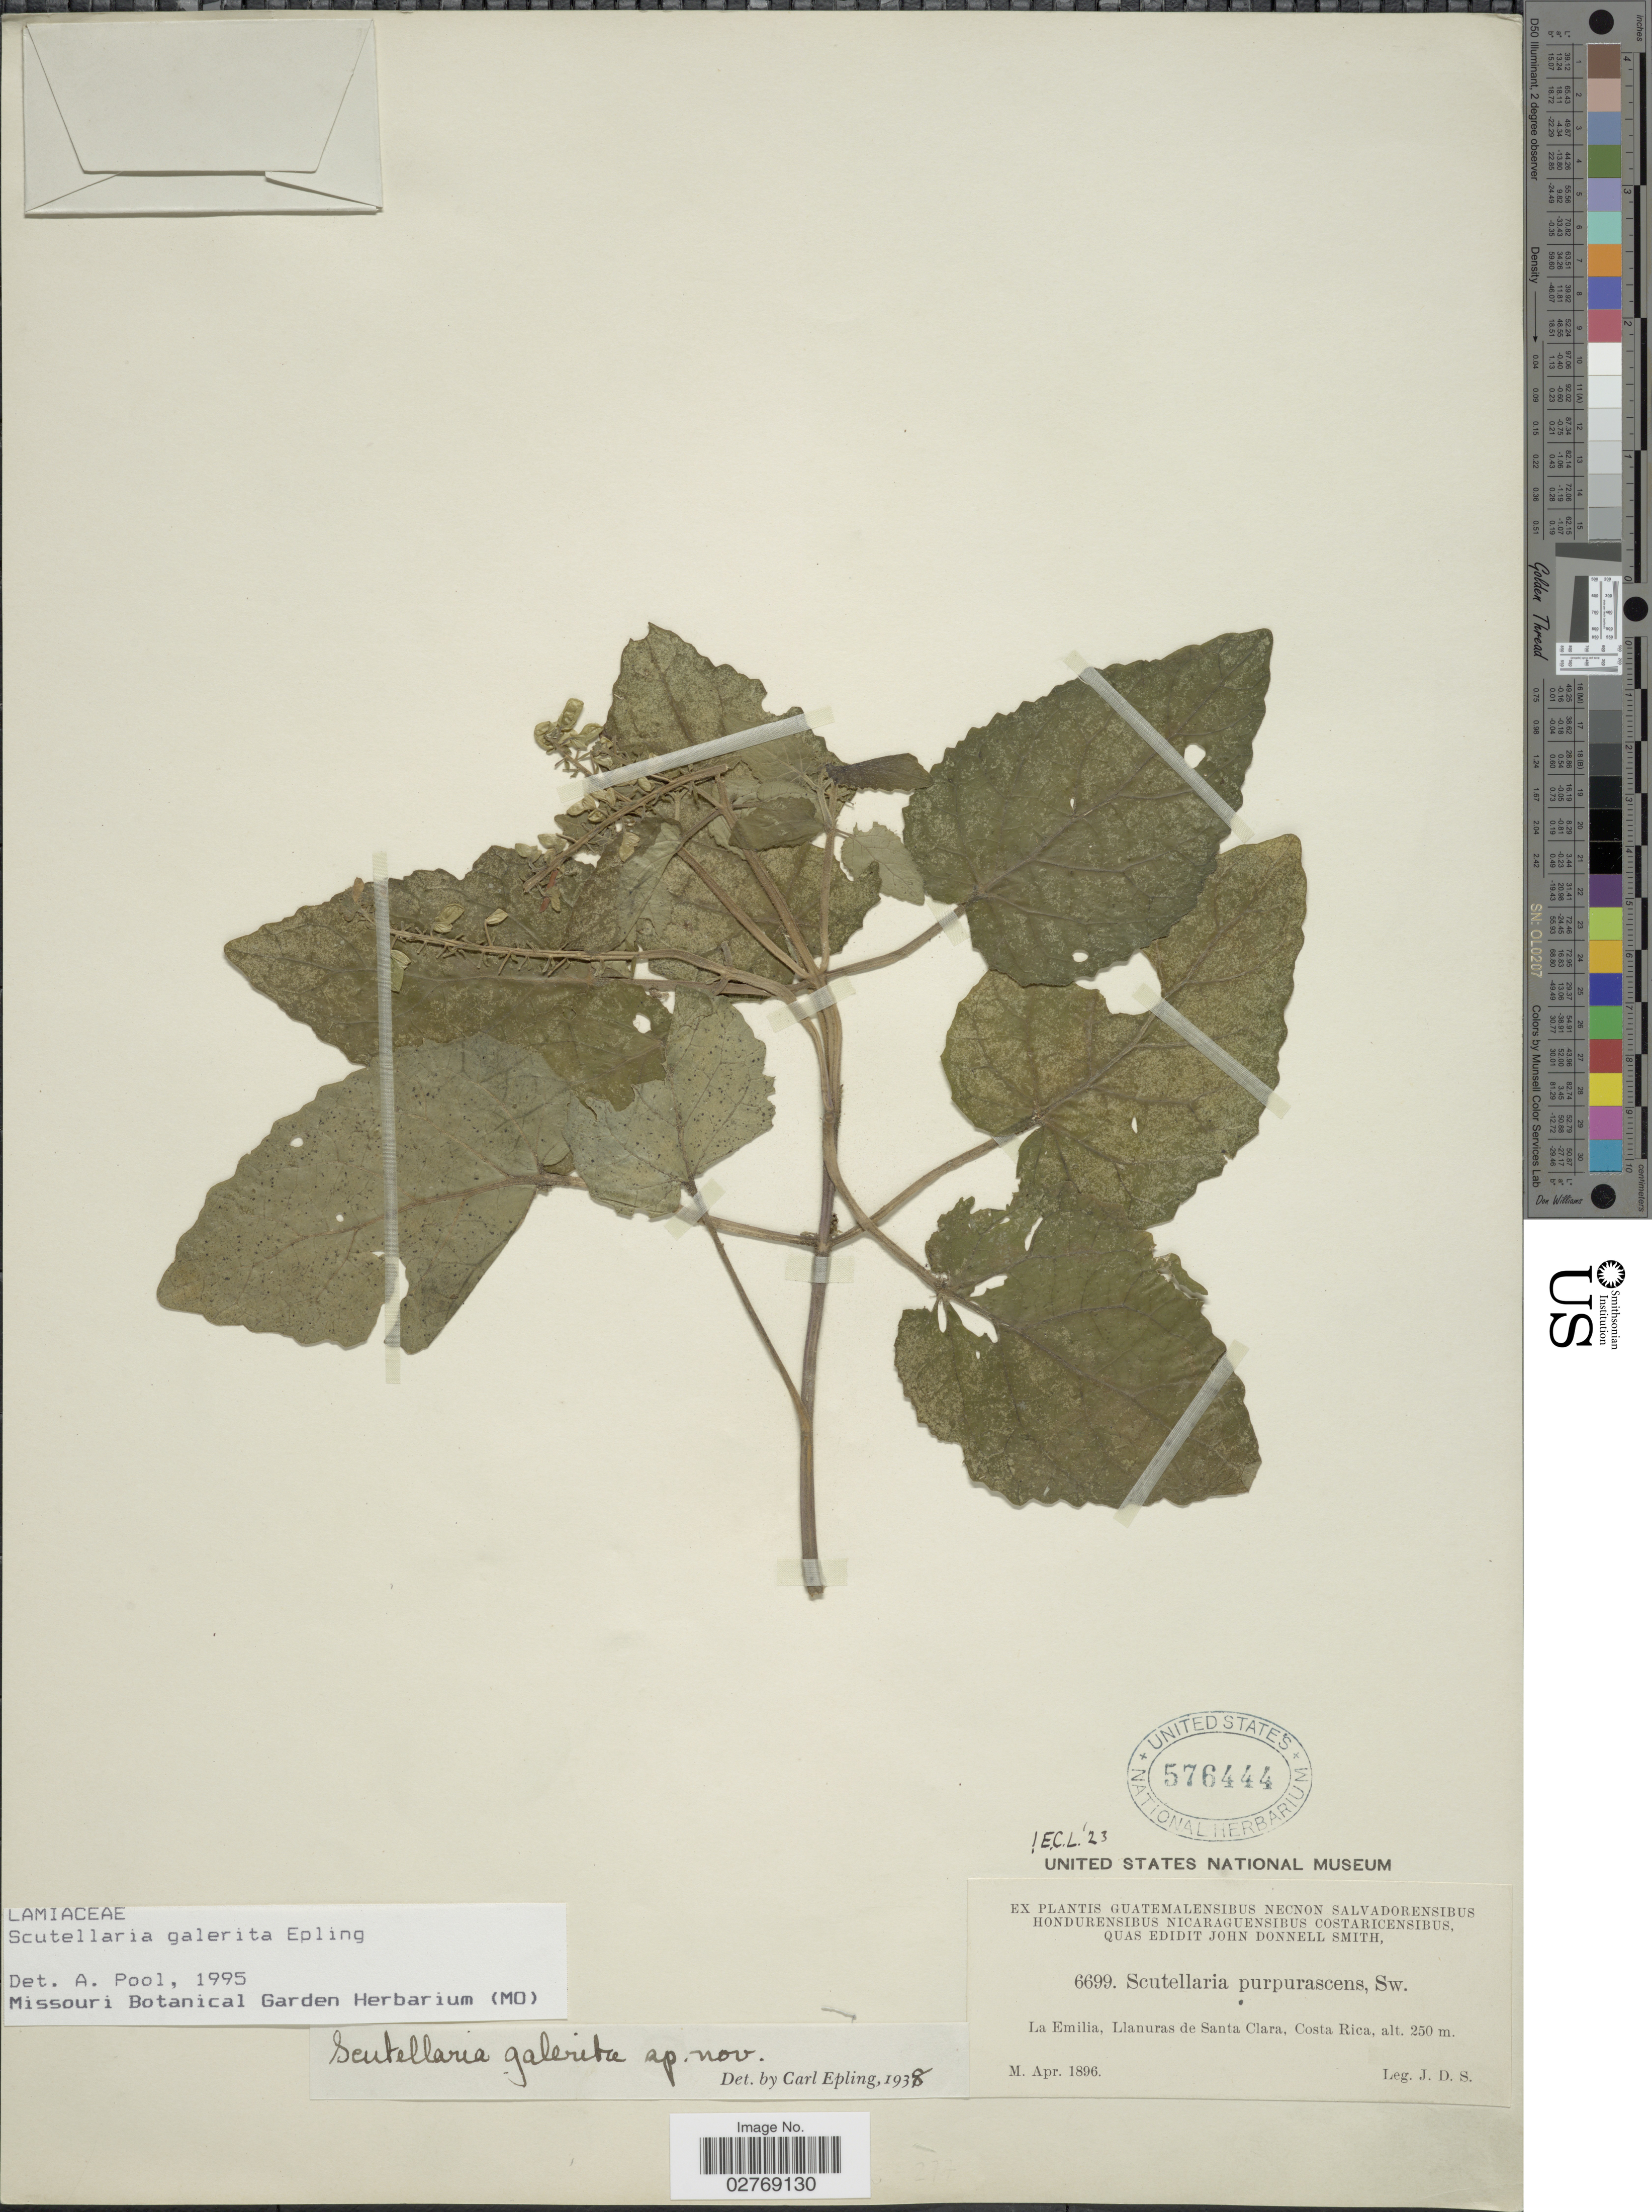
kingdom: Plantae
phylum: Tracheophyta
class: Magnoliopsida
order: Lamiales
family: Lamiaceae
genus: Scutellaria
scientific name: Scutellaria galerita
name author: Epling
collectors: J. Donnell Smith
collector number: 6699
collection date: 1896-04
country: Costa Rica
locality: La Emilia, Llanuras de Santa Clara.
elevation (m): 250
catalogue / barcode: US 576444